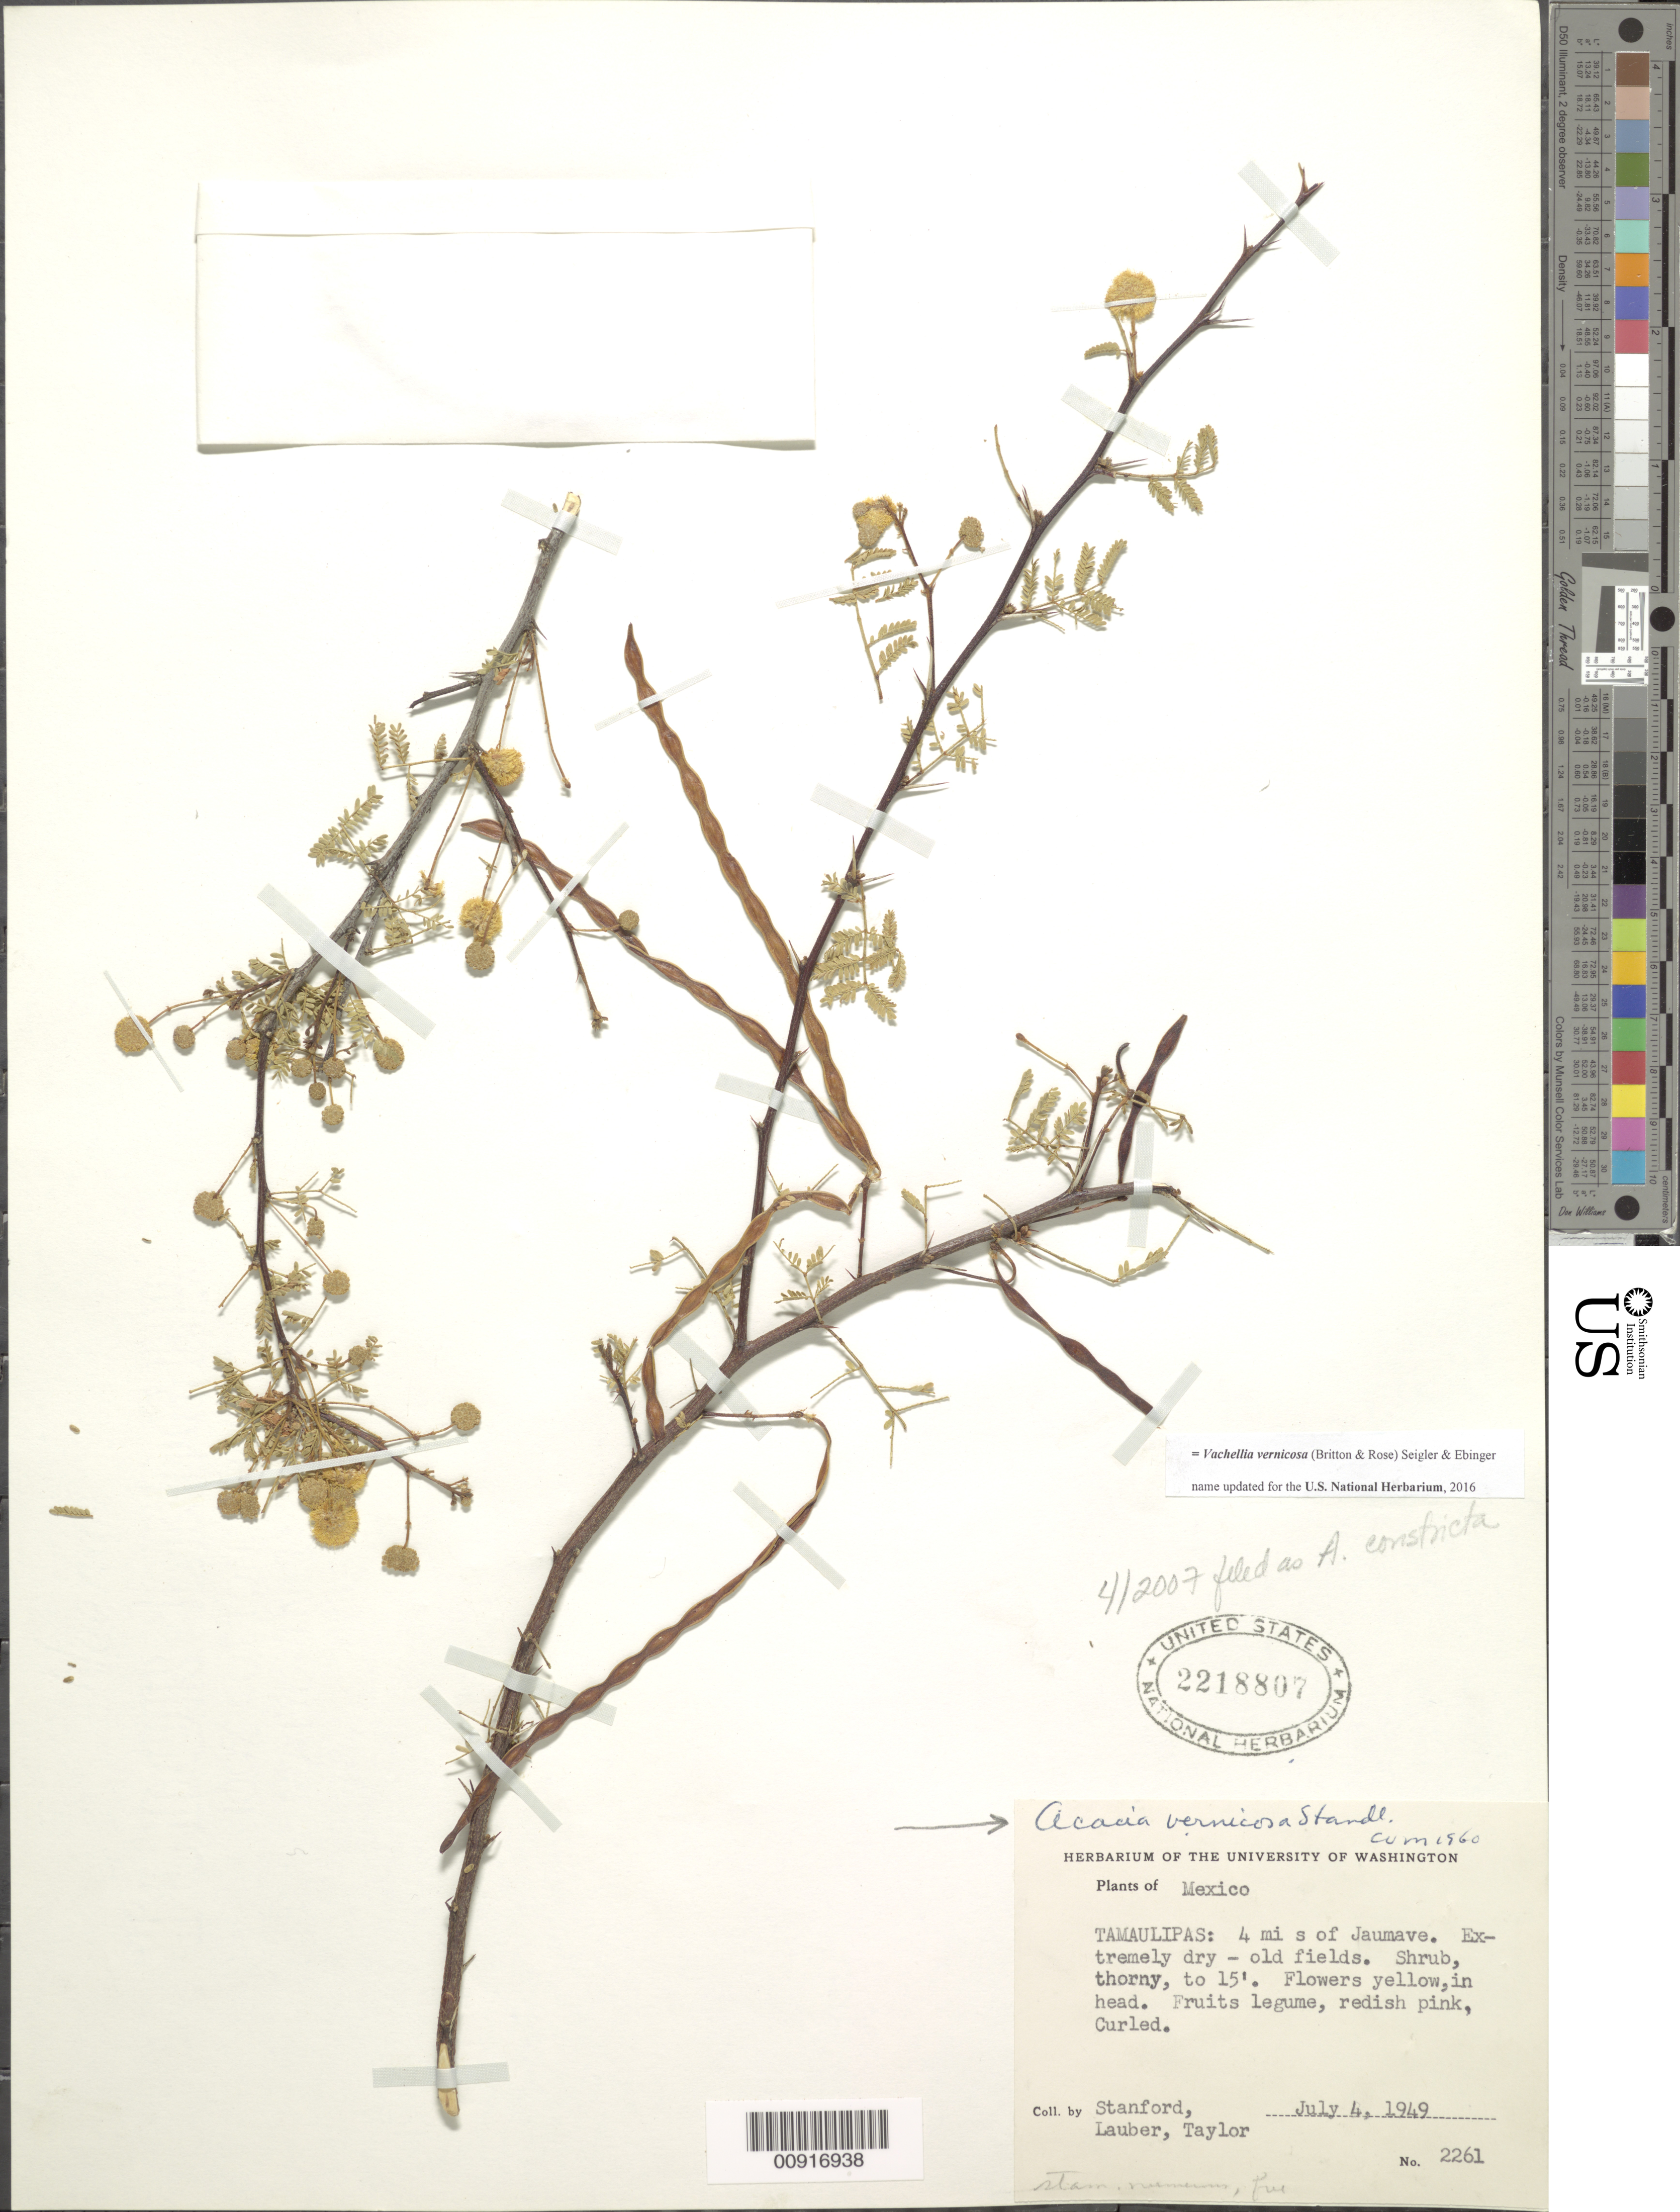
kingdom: Plantae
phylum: Tracheophyta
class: Magnoliopsida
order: Fabales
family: Fabaceae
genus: Vachellia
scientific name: Vachellia vernicosa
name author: (Britton & Rose) Seigler & Ebinger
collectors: -. Stanford, Lauber, -- & -- Taylor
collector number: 2261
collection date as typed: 04 Jul 1949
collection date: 1949-07-04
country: Mexico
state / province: Tamaulipas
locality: Tamaulipas, 4 mi S of Jaumave.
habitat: Extremely dry - old fields.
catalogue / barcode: US 2218807